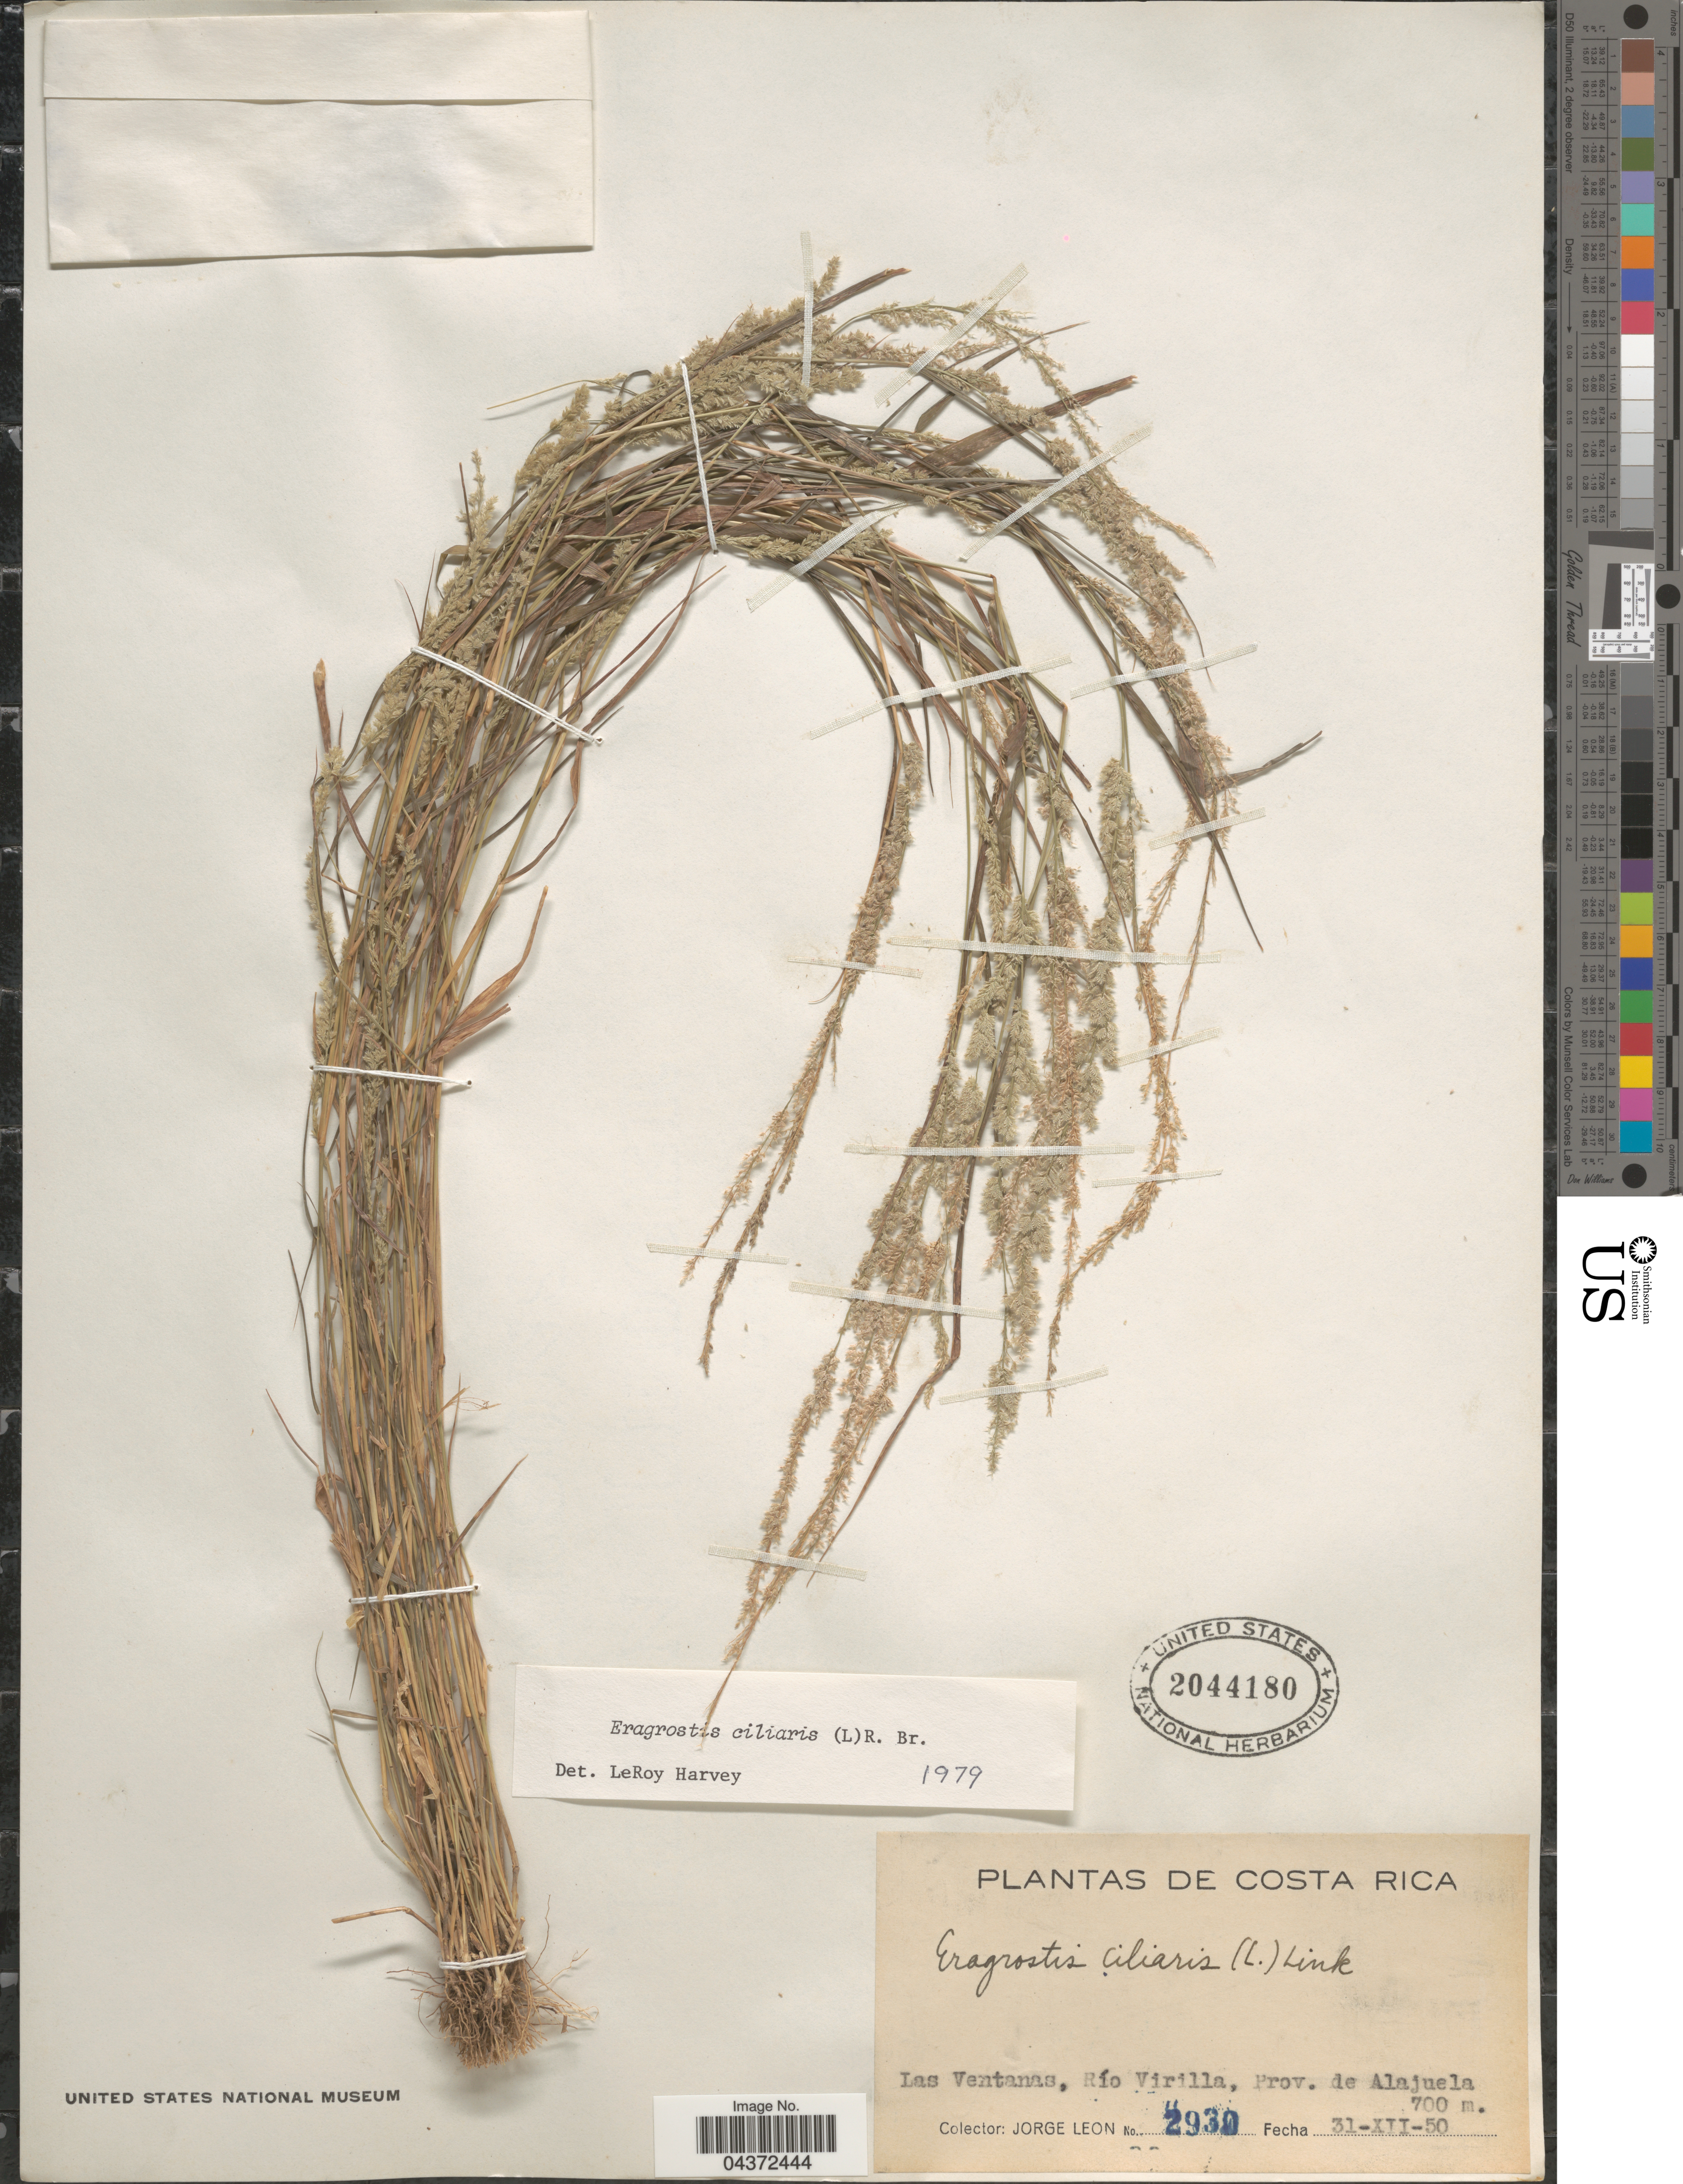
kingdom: Plantae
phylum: Tracheophyta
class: Liliopsida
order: Poales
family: Poaceae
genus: Eragrostis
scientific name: Eragrostis ciliaris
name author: (L.) R. Br.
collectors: J. León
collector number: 2930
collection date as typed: Transcribed d/m/y: 31/12/50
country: Costa Rica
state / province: Alajuela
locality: Las Ventanas, Río Virilla.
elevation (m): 700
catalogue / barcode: US 2044180